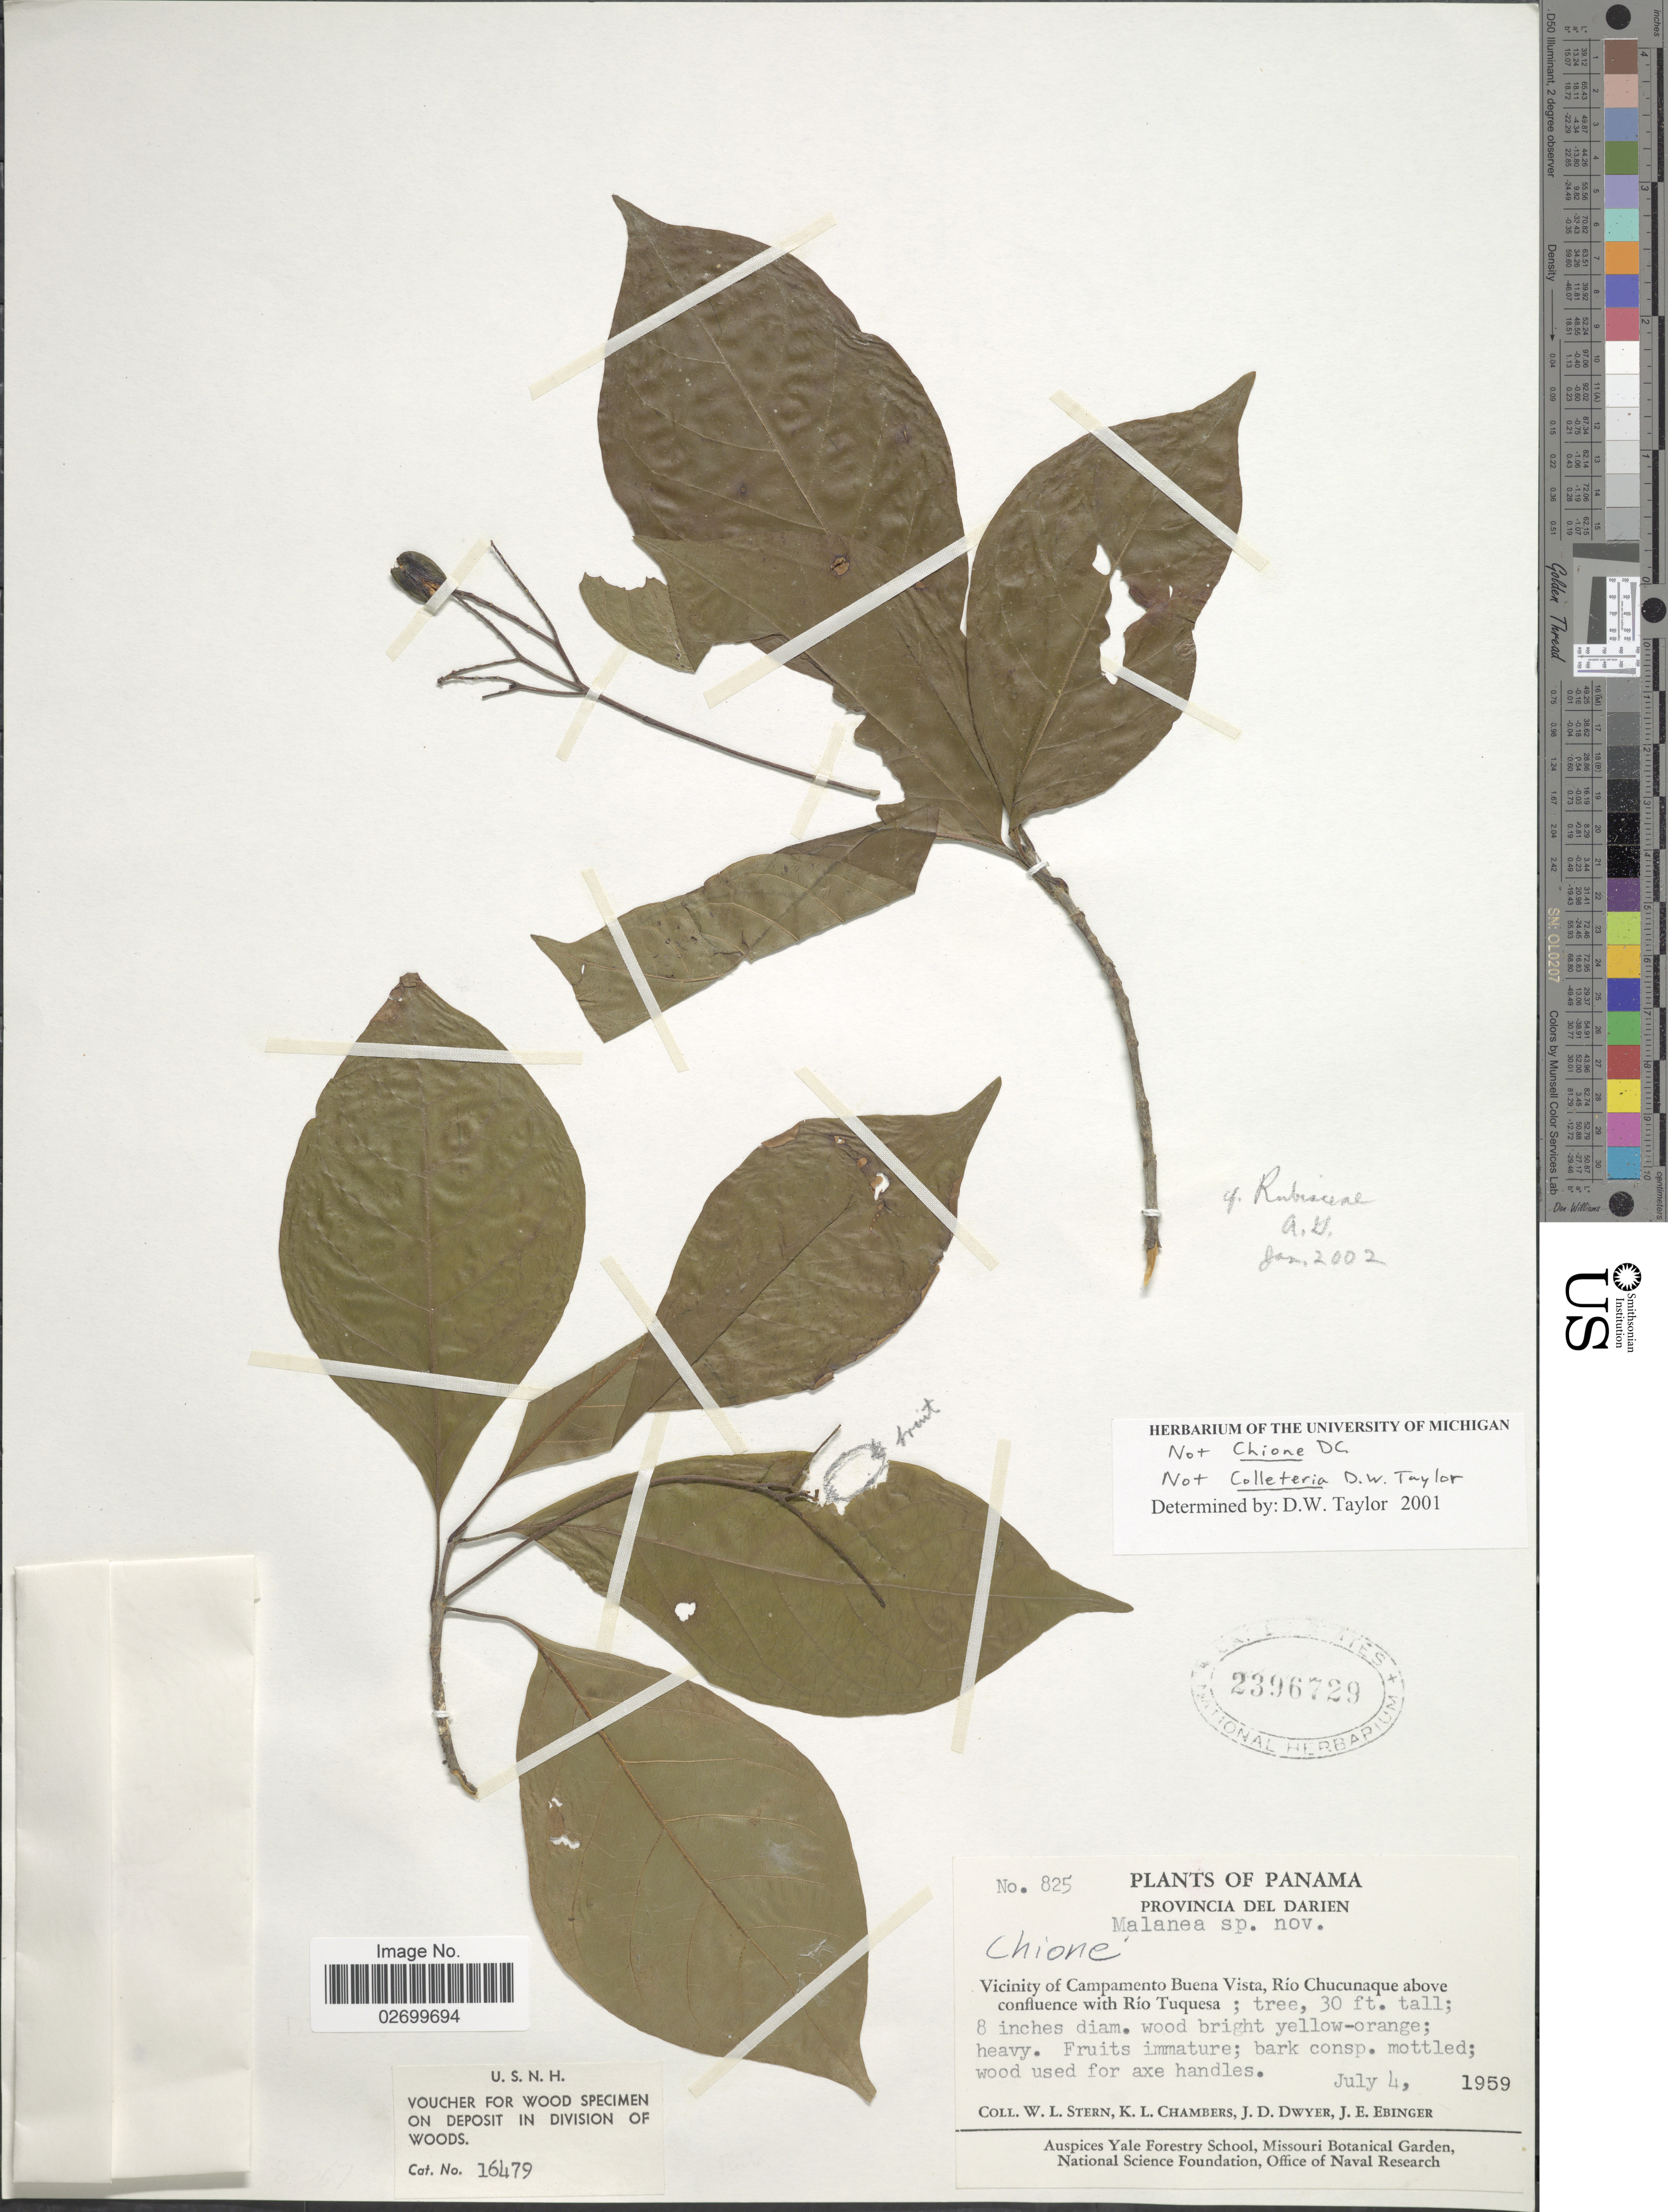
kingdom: Plantae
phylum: Tracheophyta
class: Magnoliopsida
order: Gentianales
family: Rubiaceae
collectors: W. L. Stern, K. Chambers, J. D. Dwyer & J. Ebinger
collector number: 825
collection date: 1959-07-04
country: Panama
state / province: Darién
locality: Vicinity of Campamento Buena Vista, Rio Chucunaque above confluence with Río Tuquesa.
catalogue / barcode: US 2396729